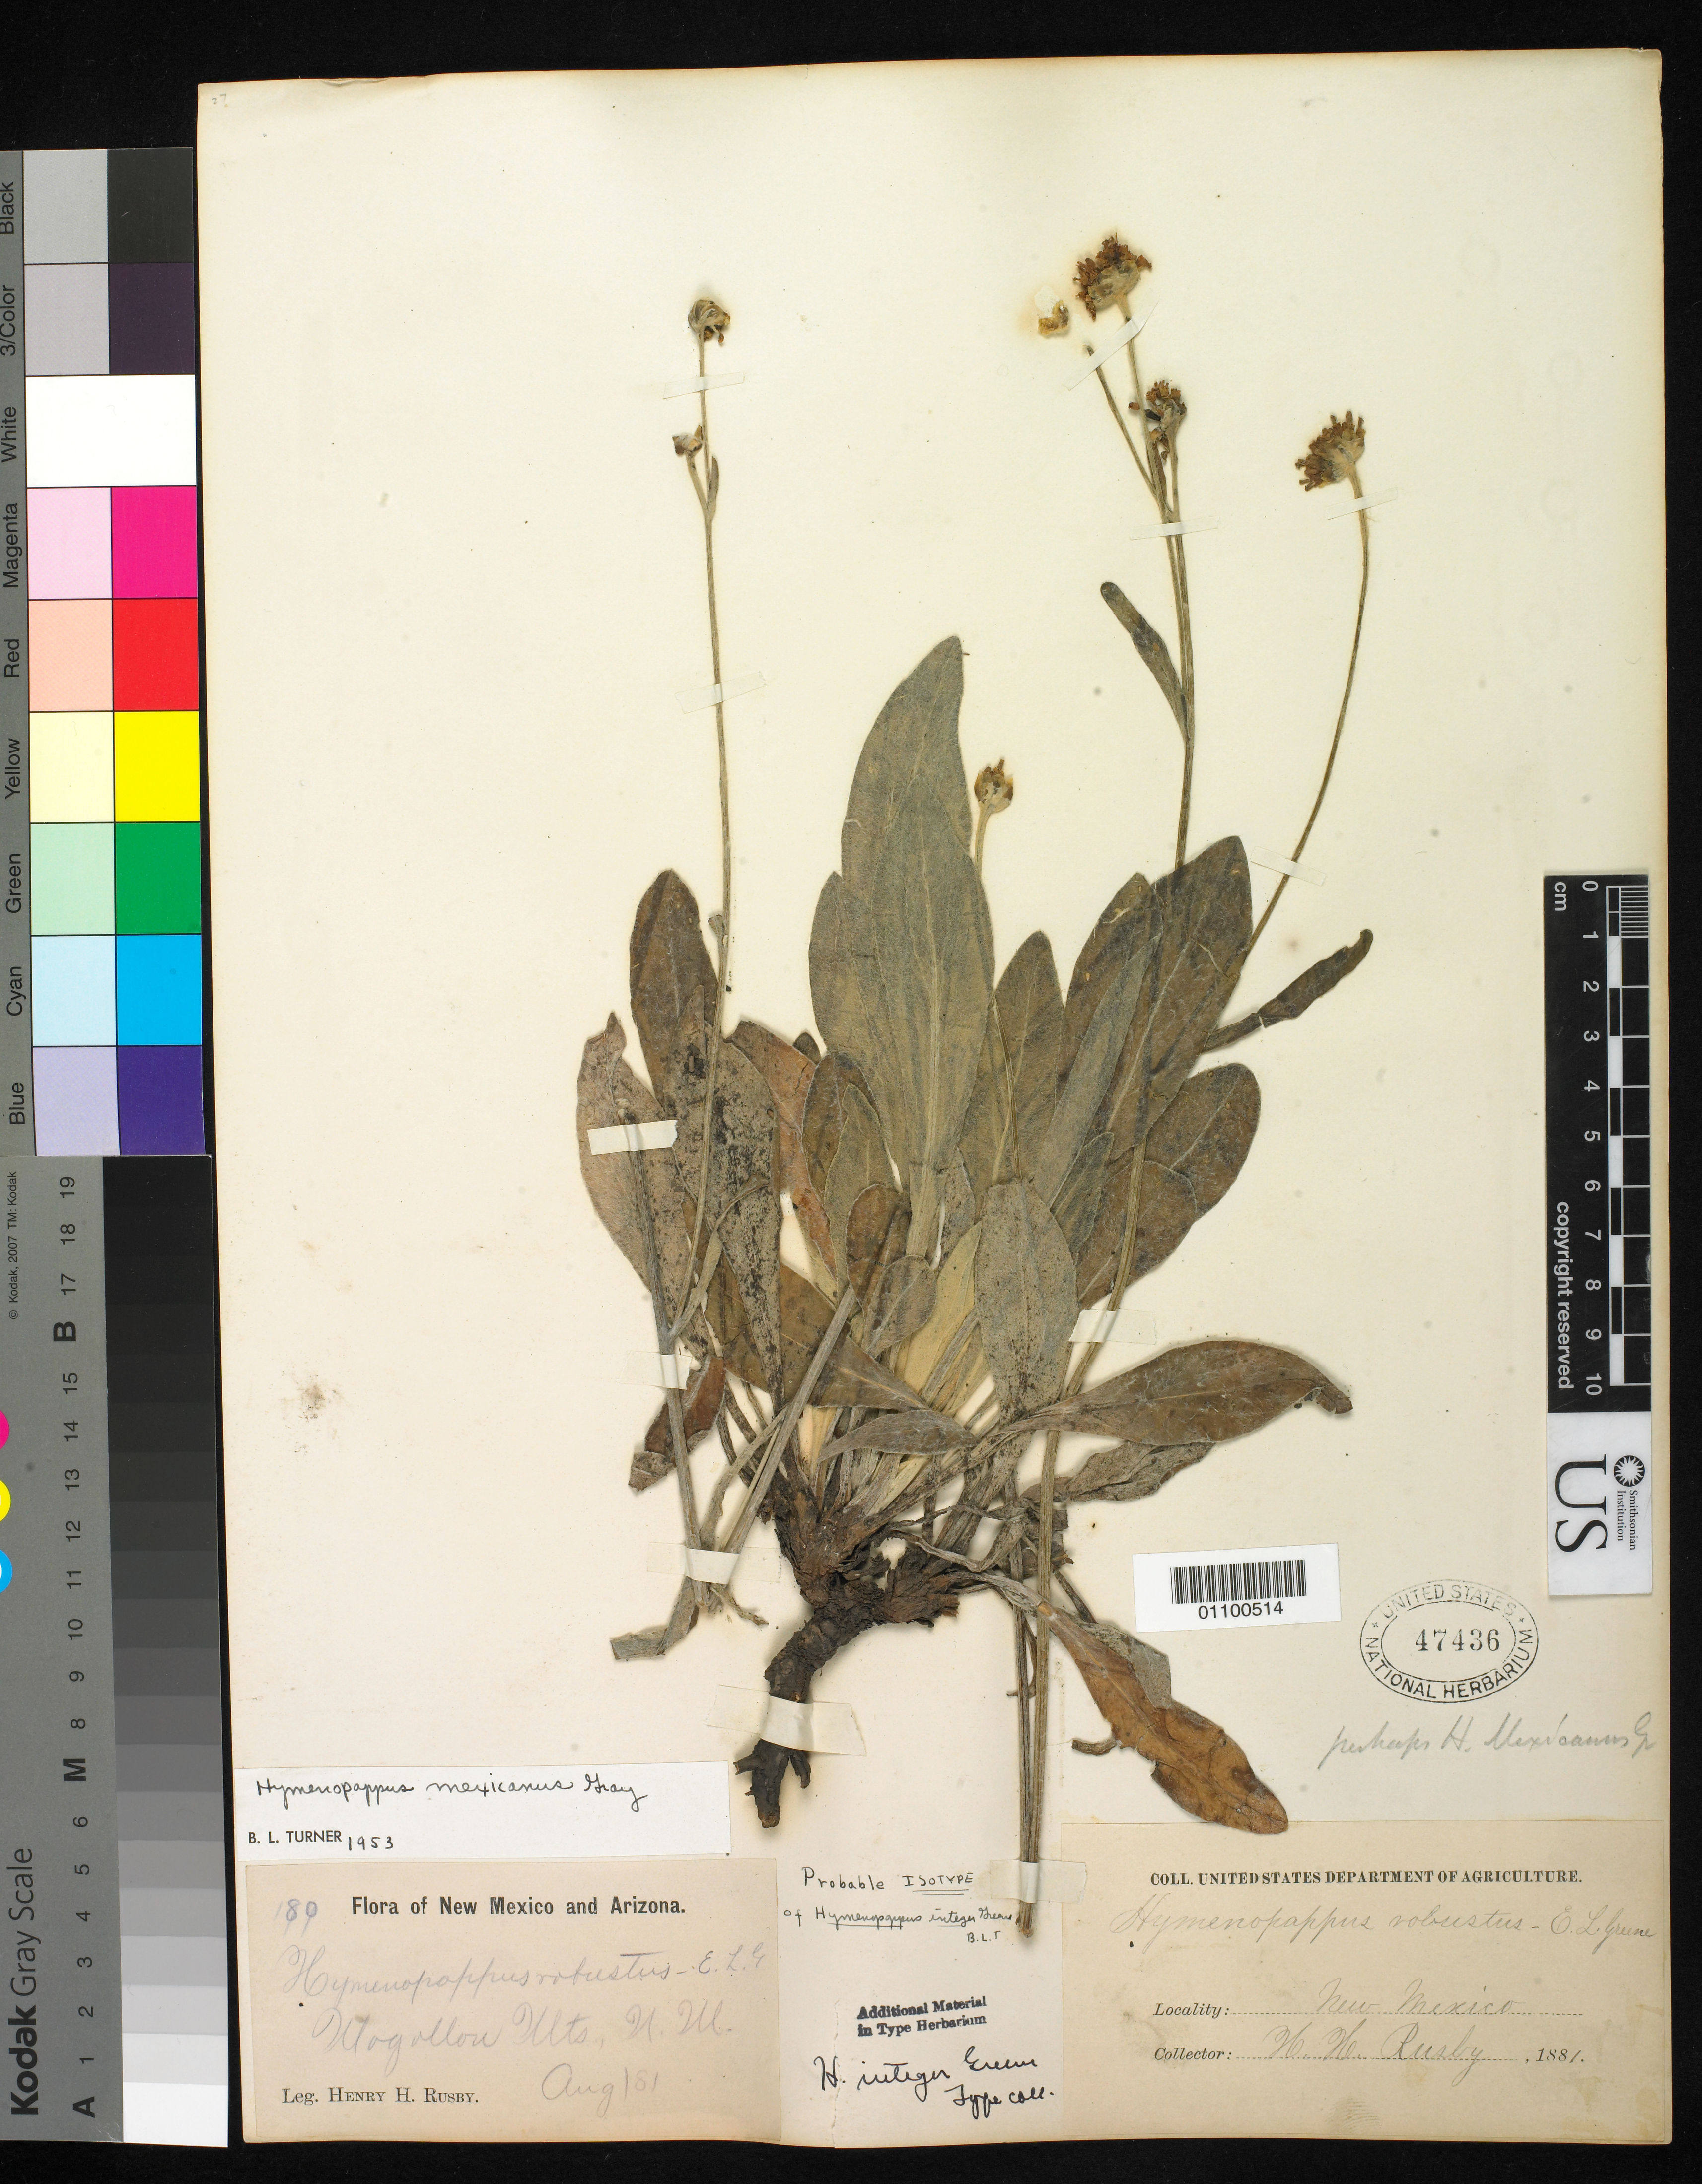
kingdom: Plantae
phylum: Tracheophyta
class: Magnoliopsida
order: Asterales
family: Asteraceae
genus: Hymenopappus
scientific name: Hymenopappus integer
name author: Greene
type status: Isotype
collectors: H. H. Rusby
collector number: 180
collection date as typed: Aug 1881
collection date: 1881-08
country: United States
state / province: New Mexico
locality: Mogollon Mts.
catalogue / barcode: US 47436